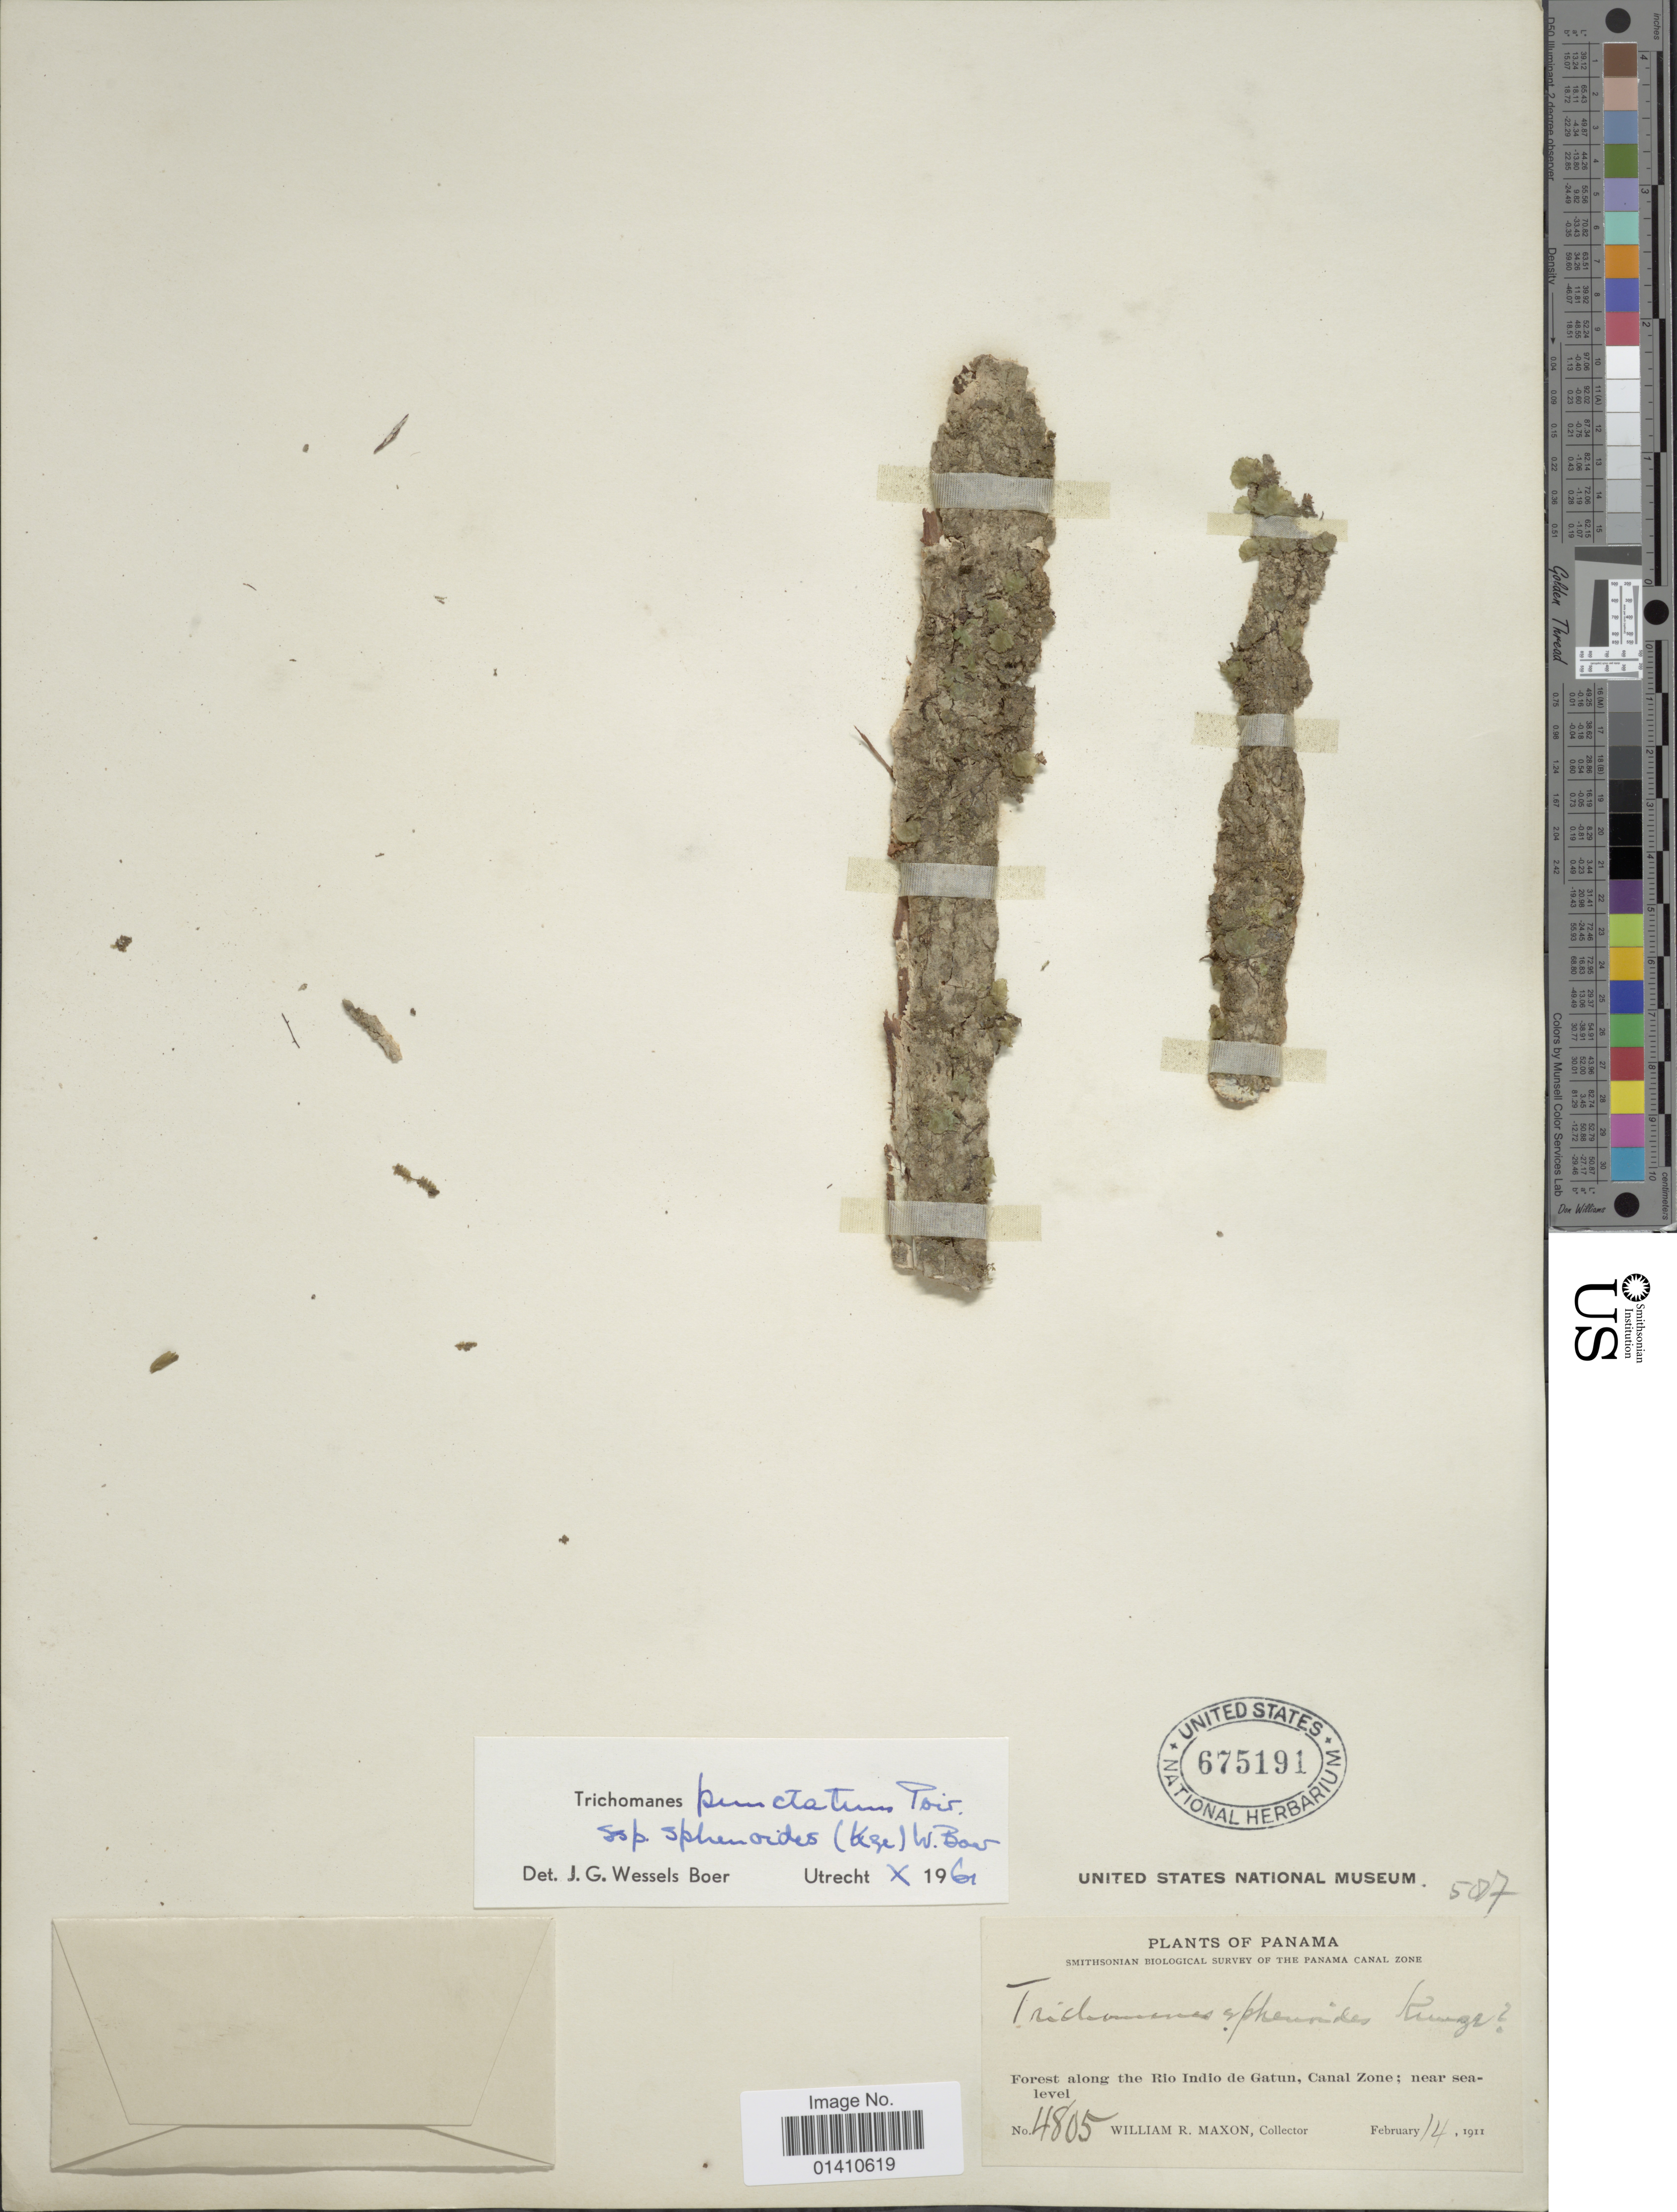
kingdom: Plantae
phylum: Tracheophyta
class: Polypodiopsida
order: Hymenophyllales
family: Hymenophyllaceae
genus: Didymoglossum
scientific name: Didymoglossum punctatum subsp. spheroides (Kunze) comb. nov., ined 2015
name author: (Kunze)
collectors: W. R. Maxon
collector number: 4805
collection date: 1911-02-14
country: Panama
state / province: Colón / Panamá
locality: Forest along the Rio Indio de Gatun; near sealevel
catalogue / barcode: US 675191